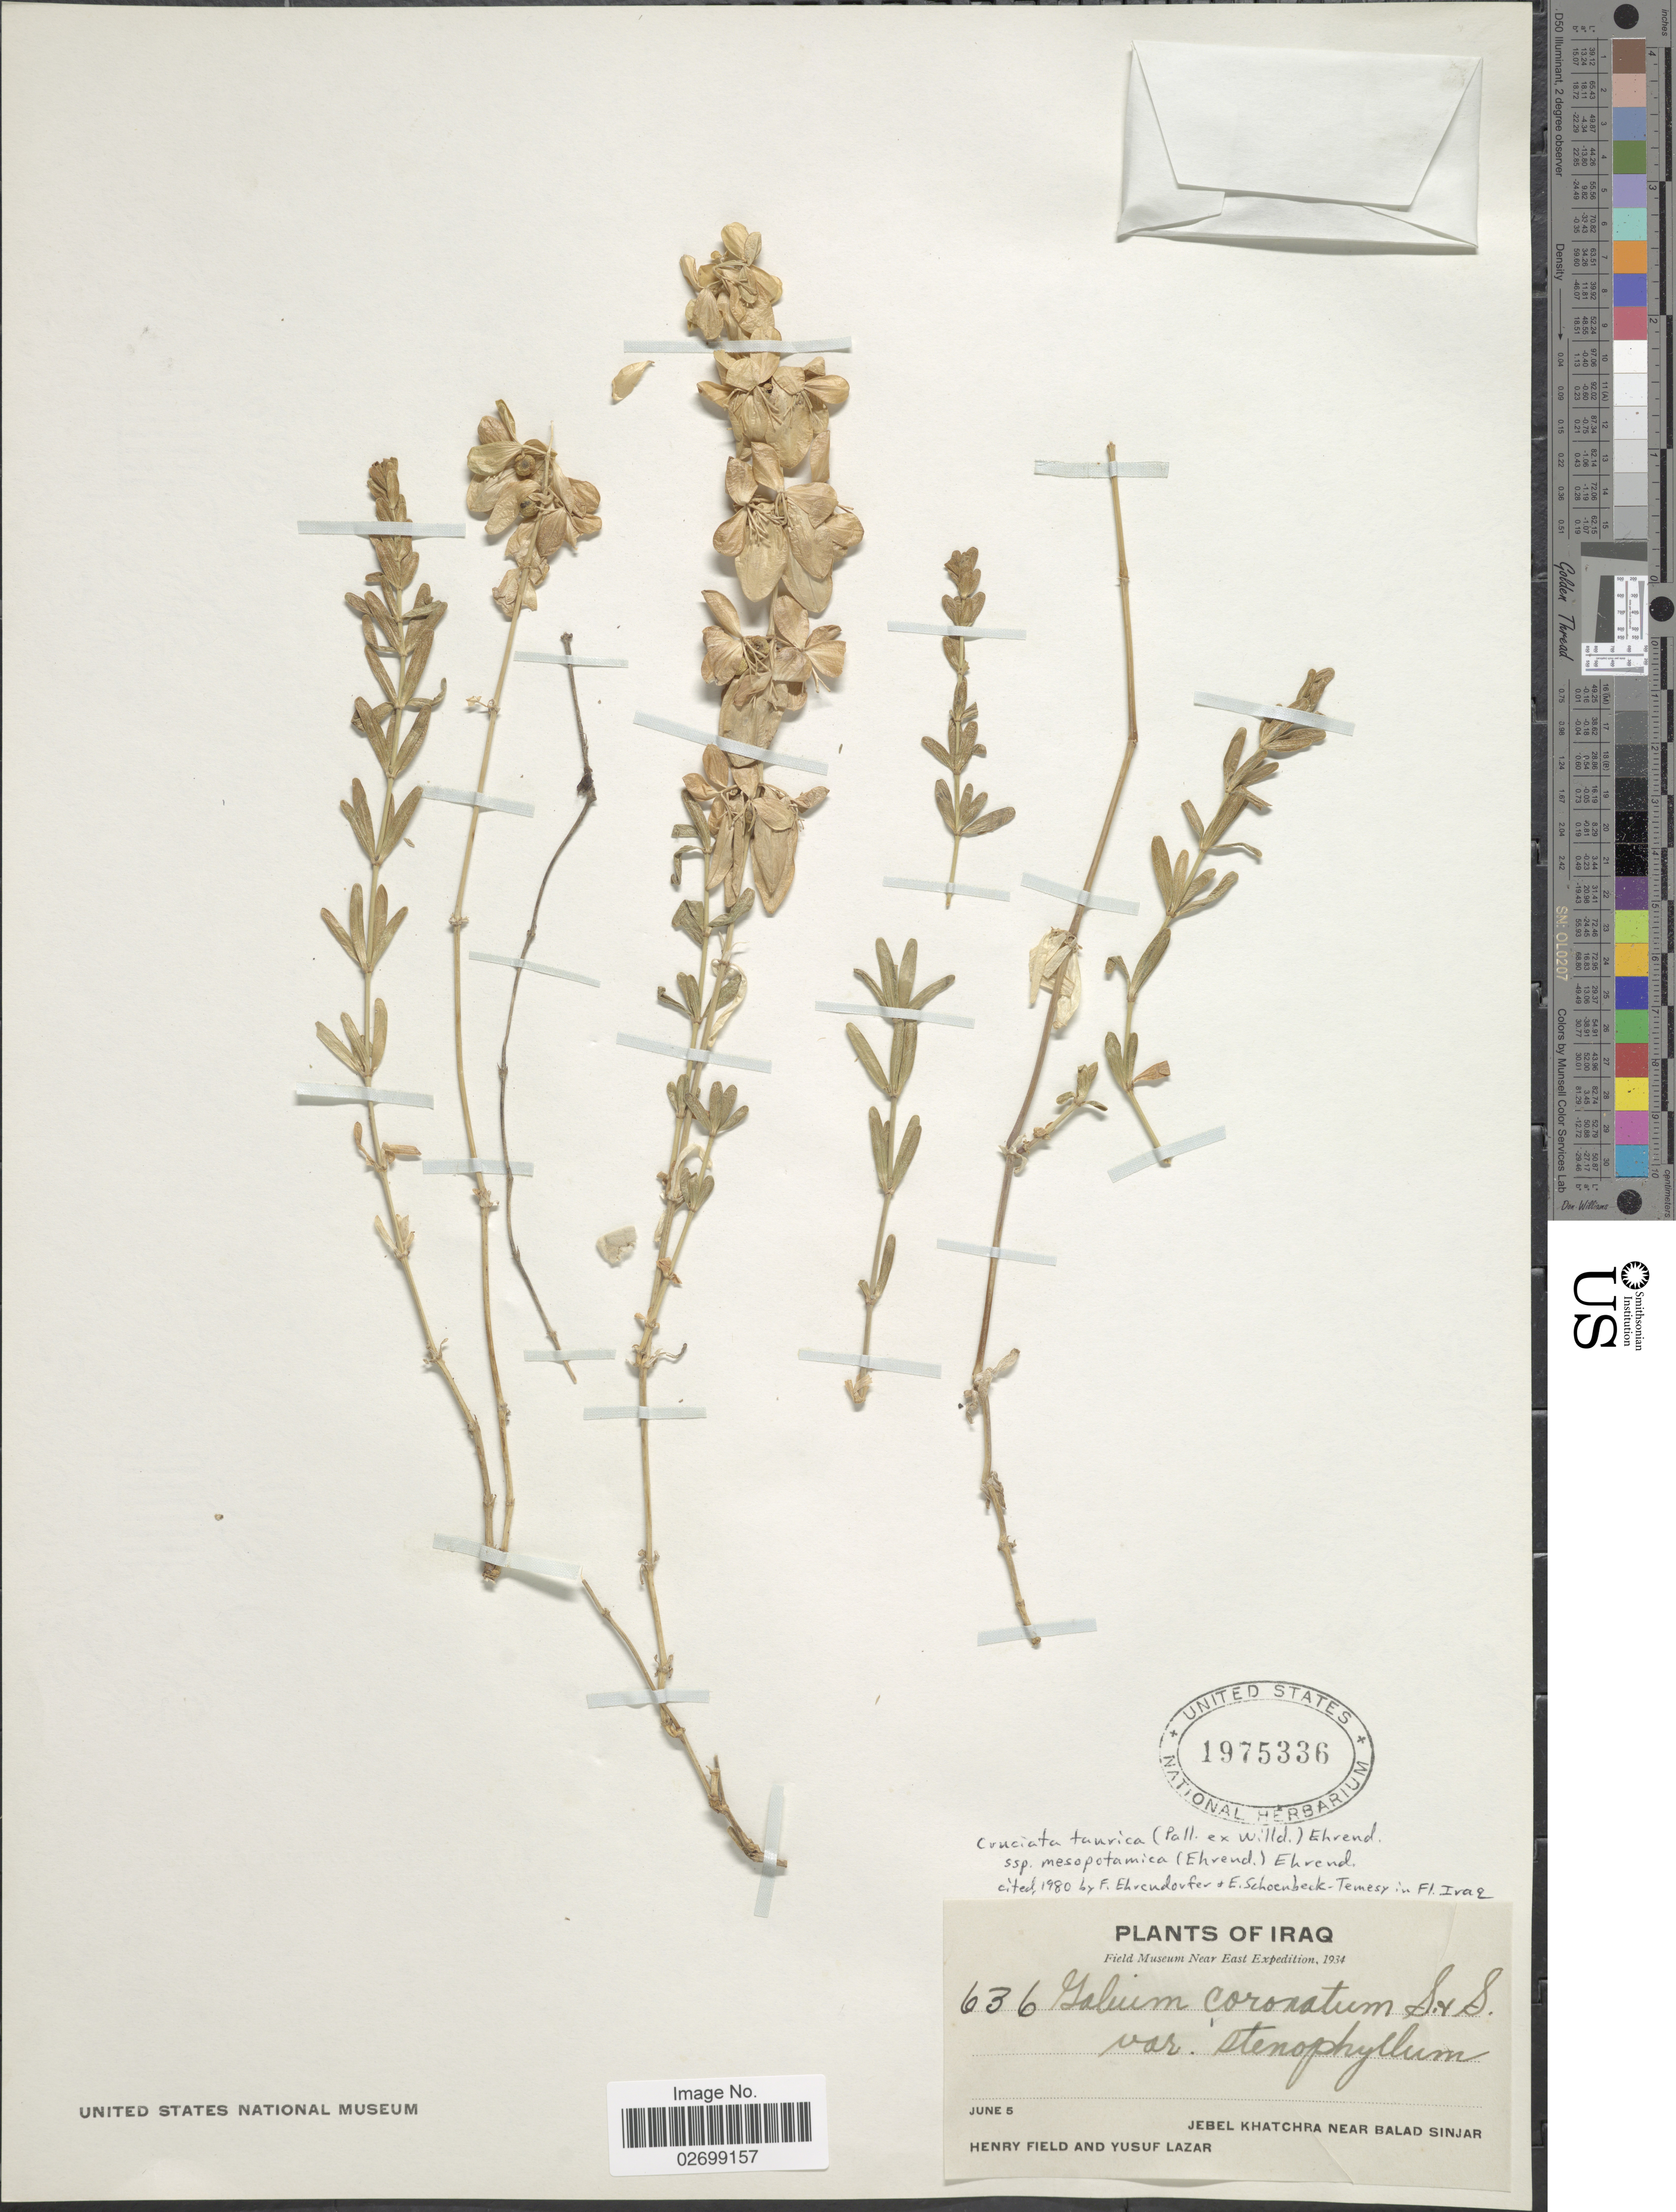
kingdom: Plantae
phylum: Tracheophyta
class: Magnoliopsida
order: Gentianales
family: Rubiaceae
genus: Cruciata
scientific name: Cruciata taurica subsp. mesopotamica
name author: (Ehrend.) Ehrend.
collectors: H. Field & Y. Lazar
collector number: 636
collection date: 1934-06-05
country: Iraq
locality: Jebel Katchra near Balad Sinjar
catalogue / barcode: US 1975336